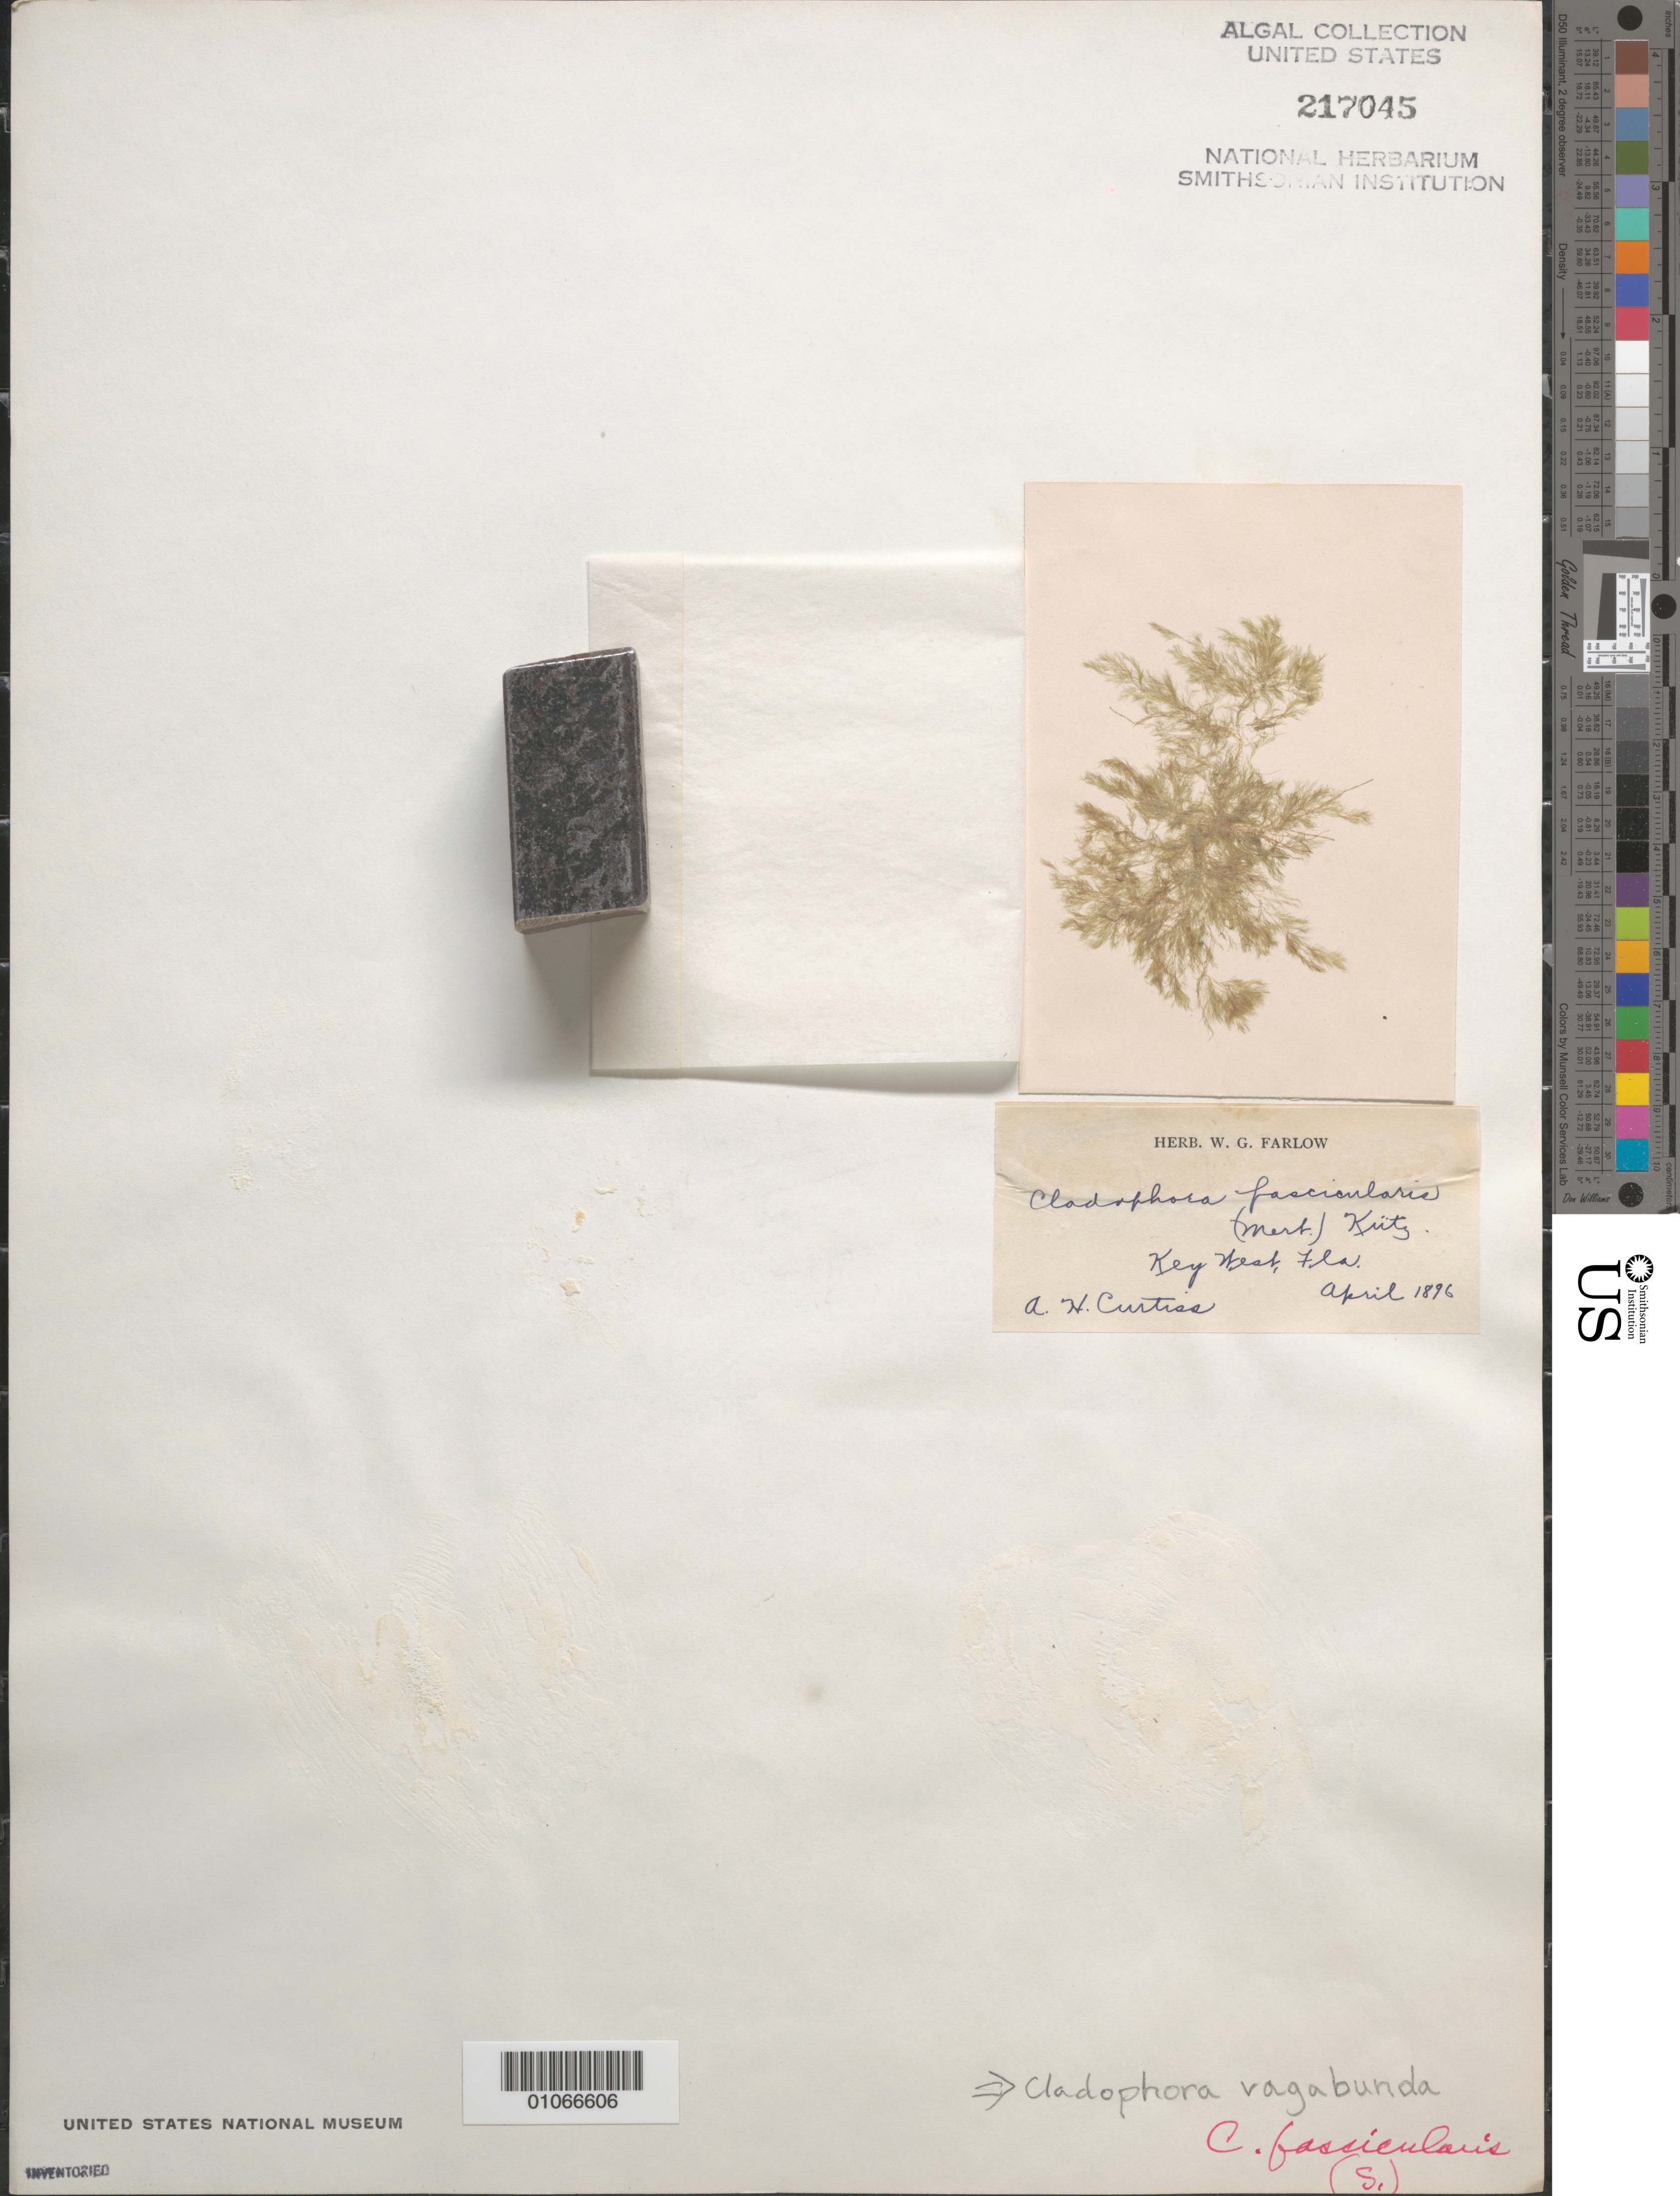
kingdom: Plantae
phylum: Chlorophyta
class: Ulvophyceae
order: Cladophorales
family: Cladophoraceae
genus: Cladophora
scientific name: Cladophora vagabunda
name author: (L.) C. Hoek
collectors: A. H. Curtiss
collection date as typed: Apr 1896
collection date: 1896-04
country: United States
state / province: Florida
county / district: Monroe County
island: Key West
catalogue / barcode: US 217045